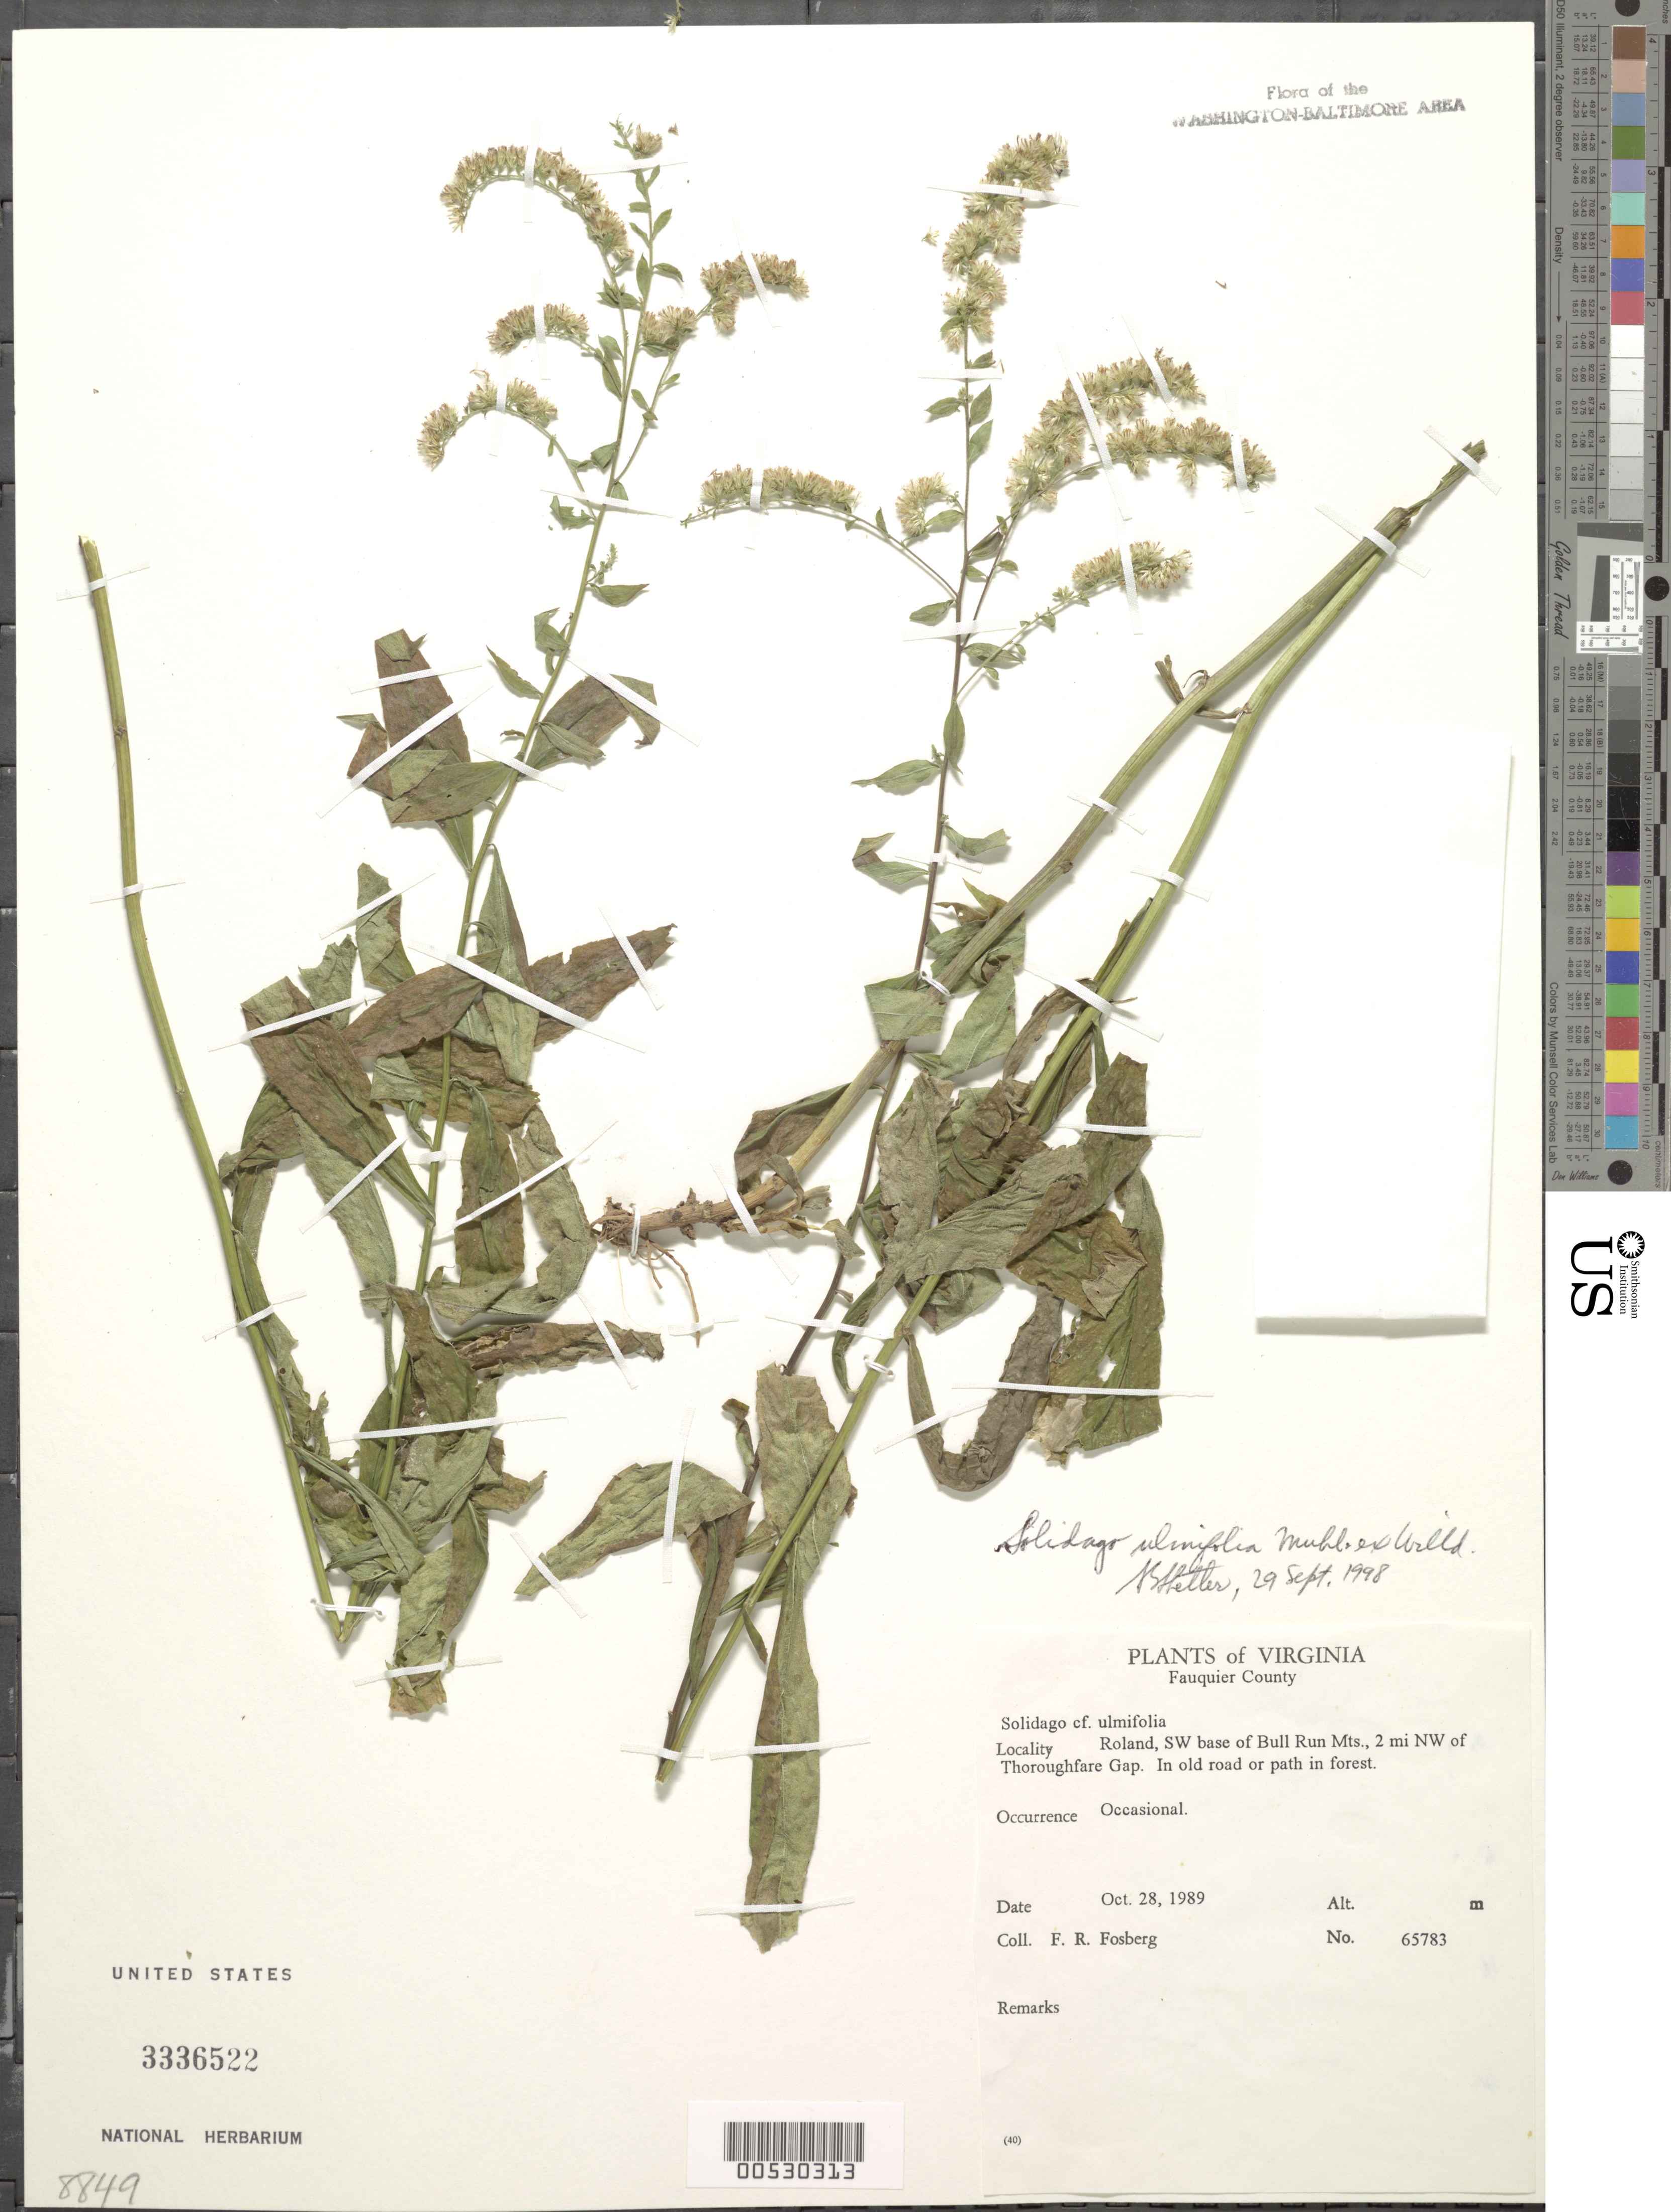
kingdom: Plantae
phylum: Tracheophyta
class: Magnoliopsida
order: Asterales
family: Asteraceae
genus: Solidago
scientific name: Solidago ulmifolia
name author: Muhl. ex Willd.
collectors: F. R. Fosberg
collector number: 65783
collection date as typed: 28 Oct 1989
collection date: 1989-10-28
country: United States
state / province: Virginia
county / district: Fauquier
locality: Roland, SW base of Bull Run Mts., NW of Thouroughfare Gap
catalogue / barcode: US 3336522